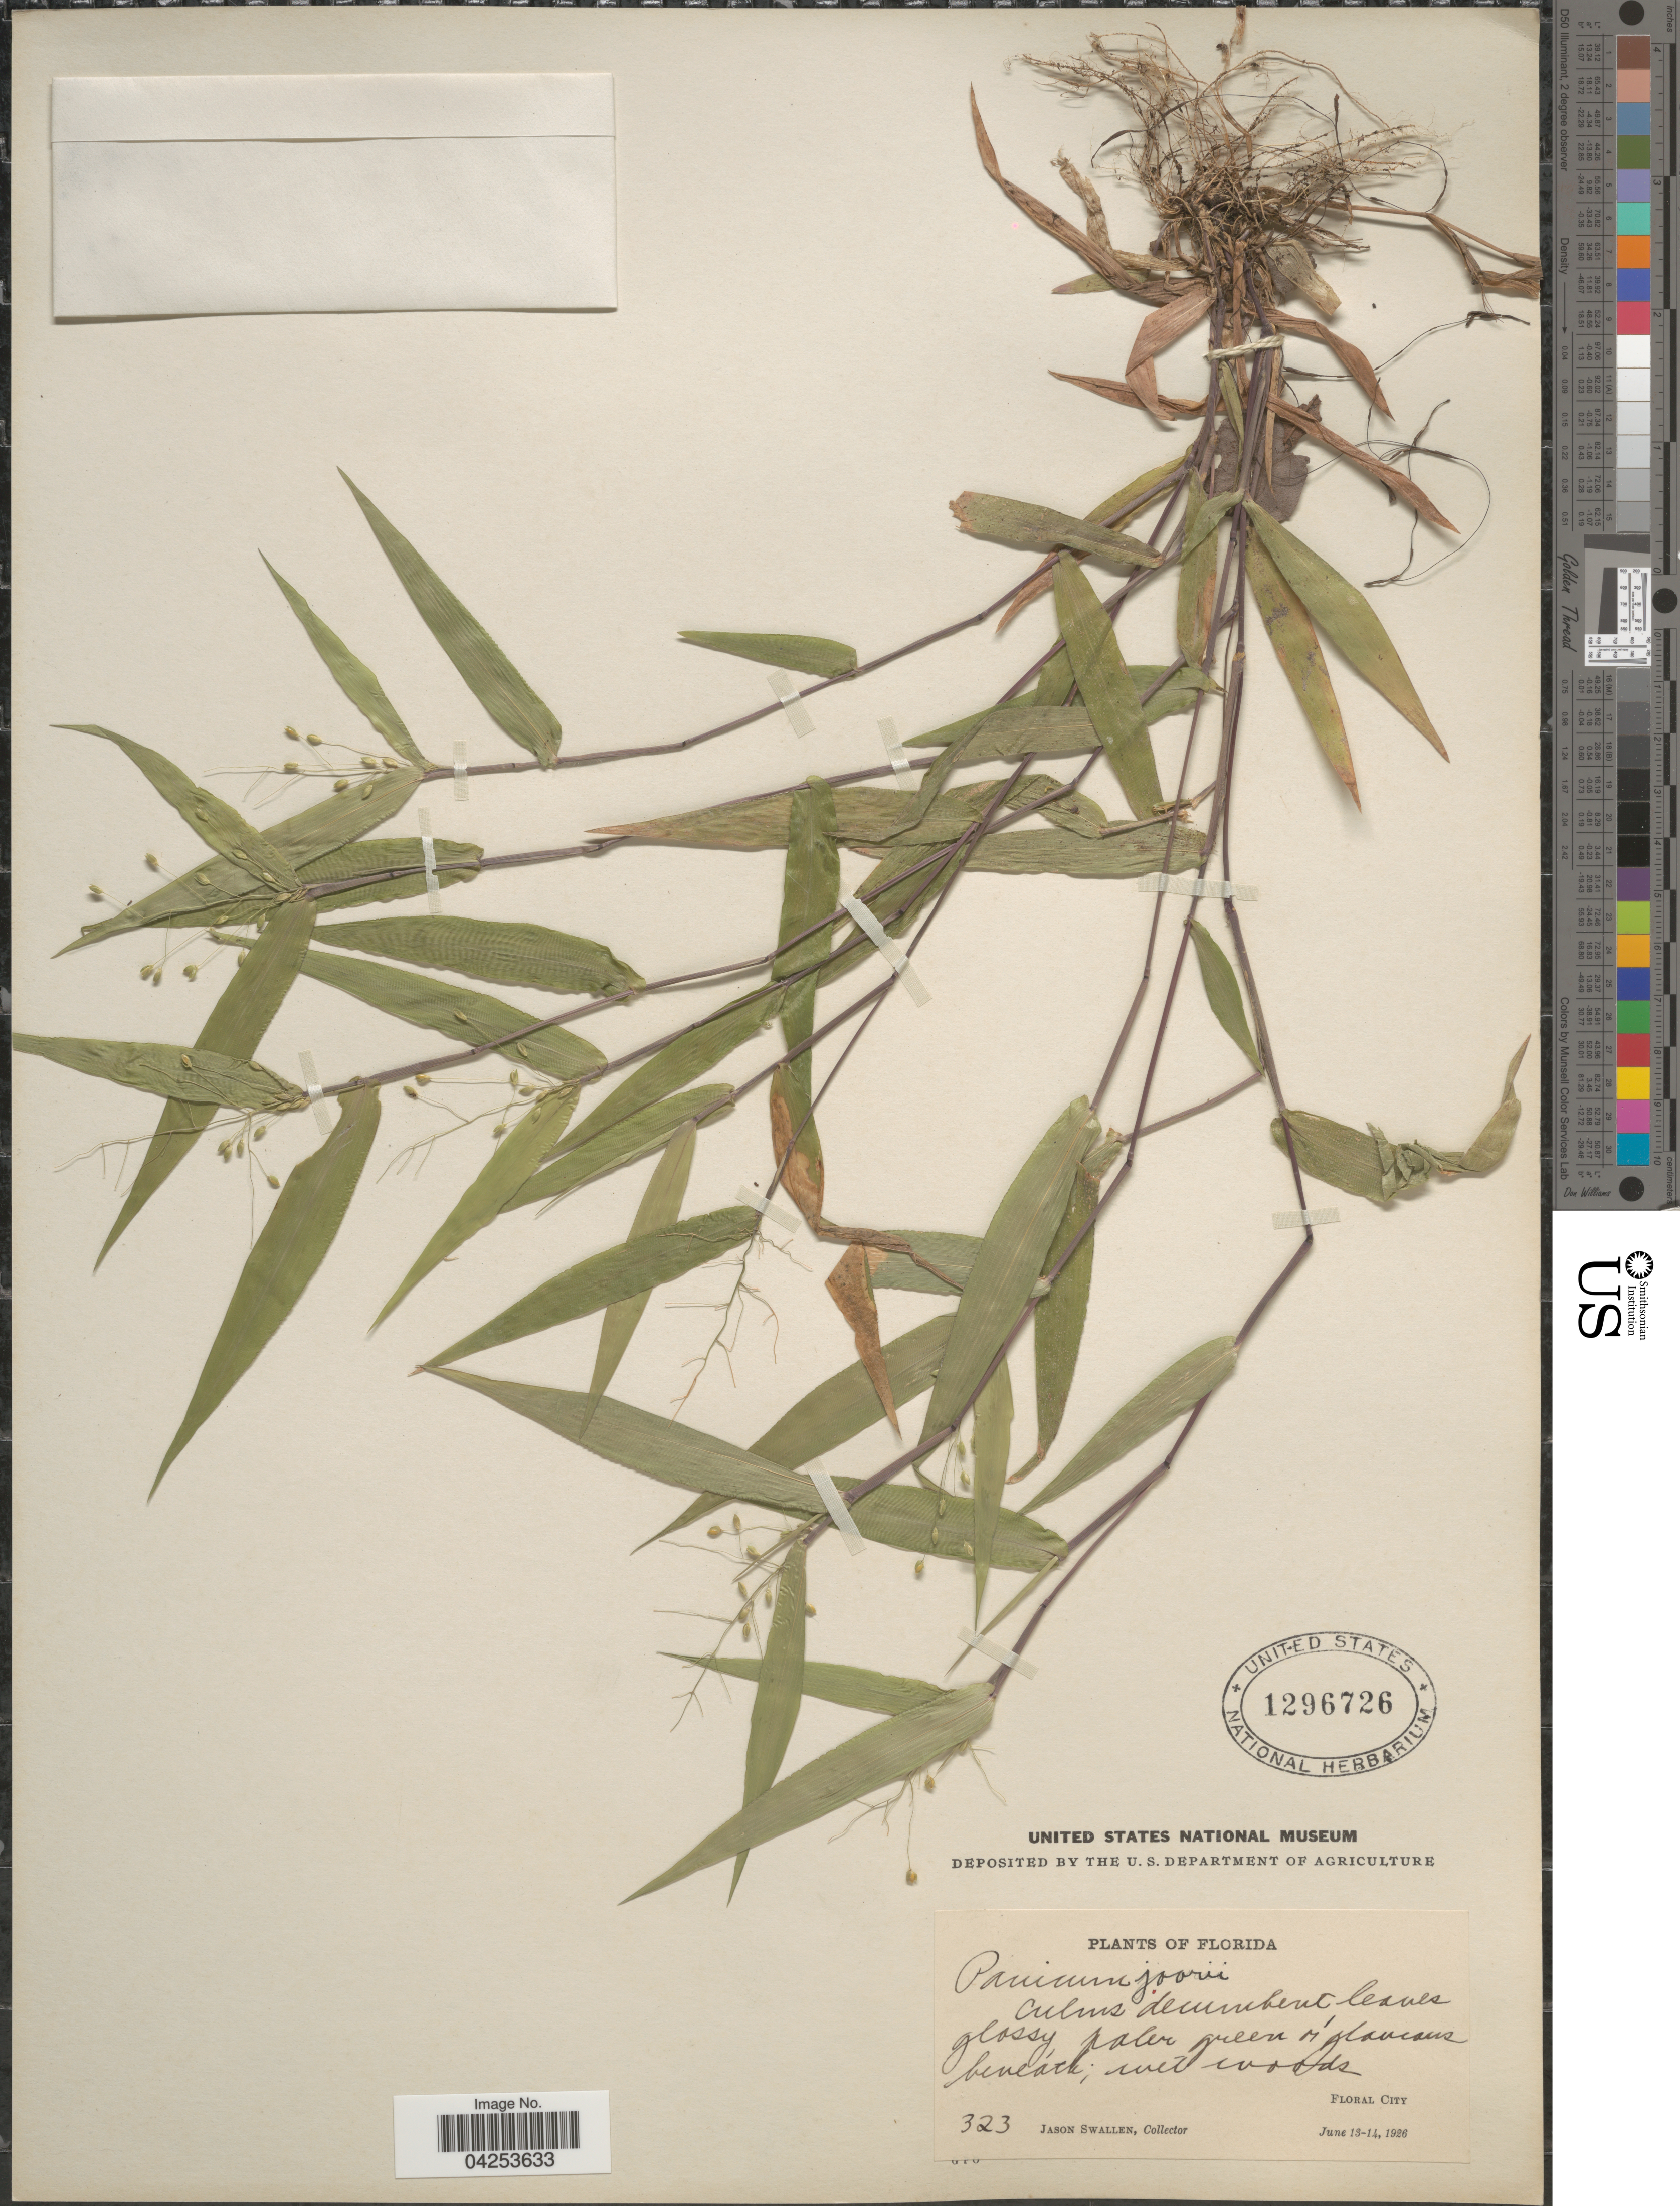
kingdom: Plantae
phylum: Tracheophyta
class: Liliopsida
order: Poales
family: Poaceae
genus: Dichanthelium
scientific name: Dichanthelium commutatum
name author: (Schult.) Gould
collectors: J. R. Swallen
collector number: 323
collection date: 1926-06-13/1926-06-14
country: United States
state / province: Florida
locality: Wet woods, Floral City.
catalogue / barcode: US 1296726